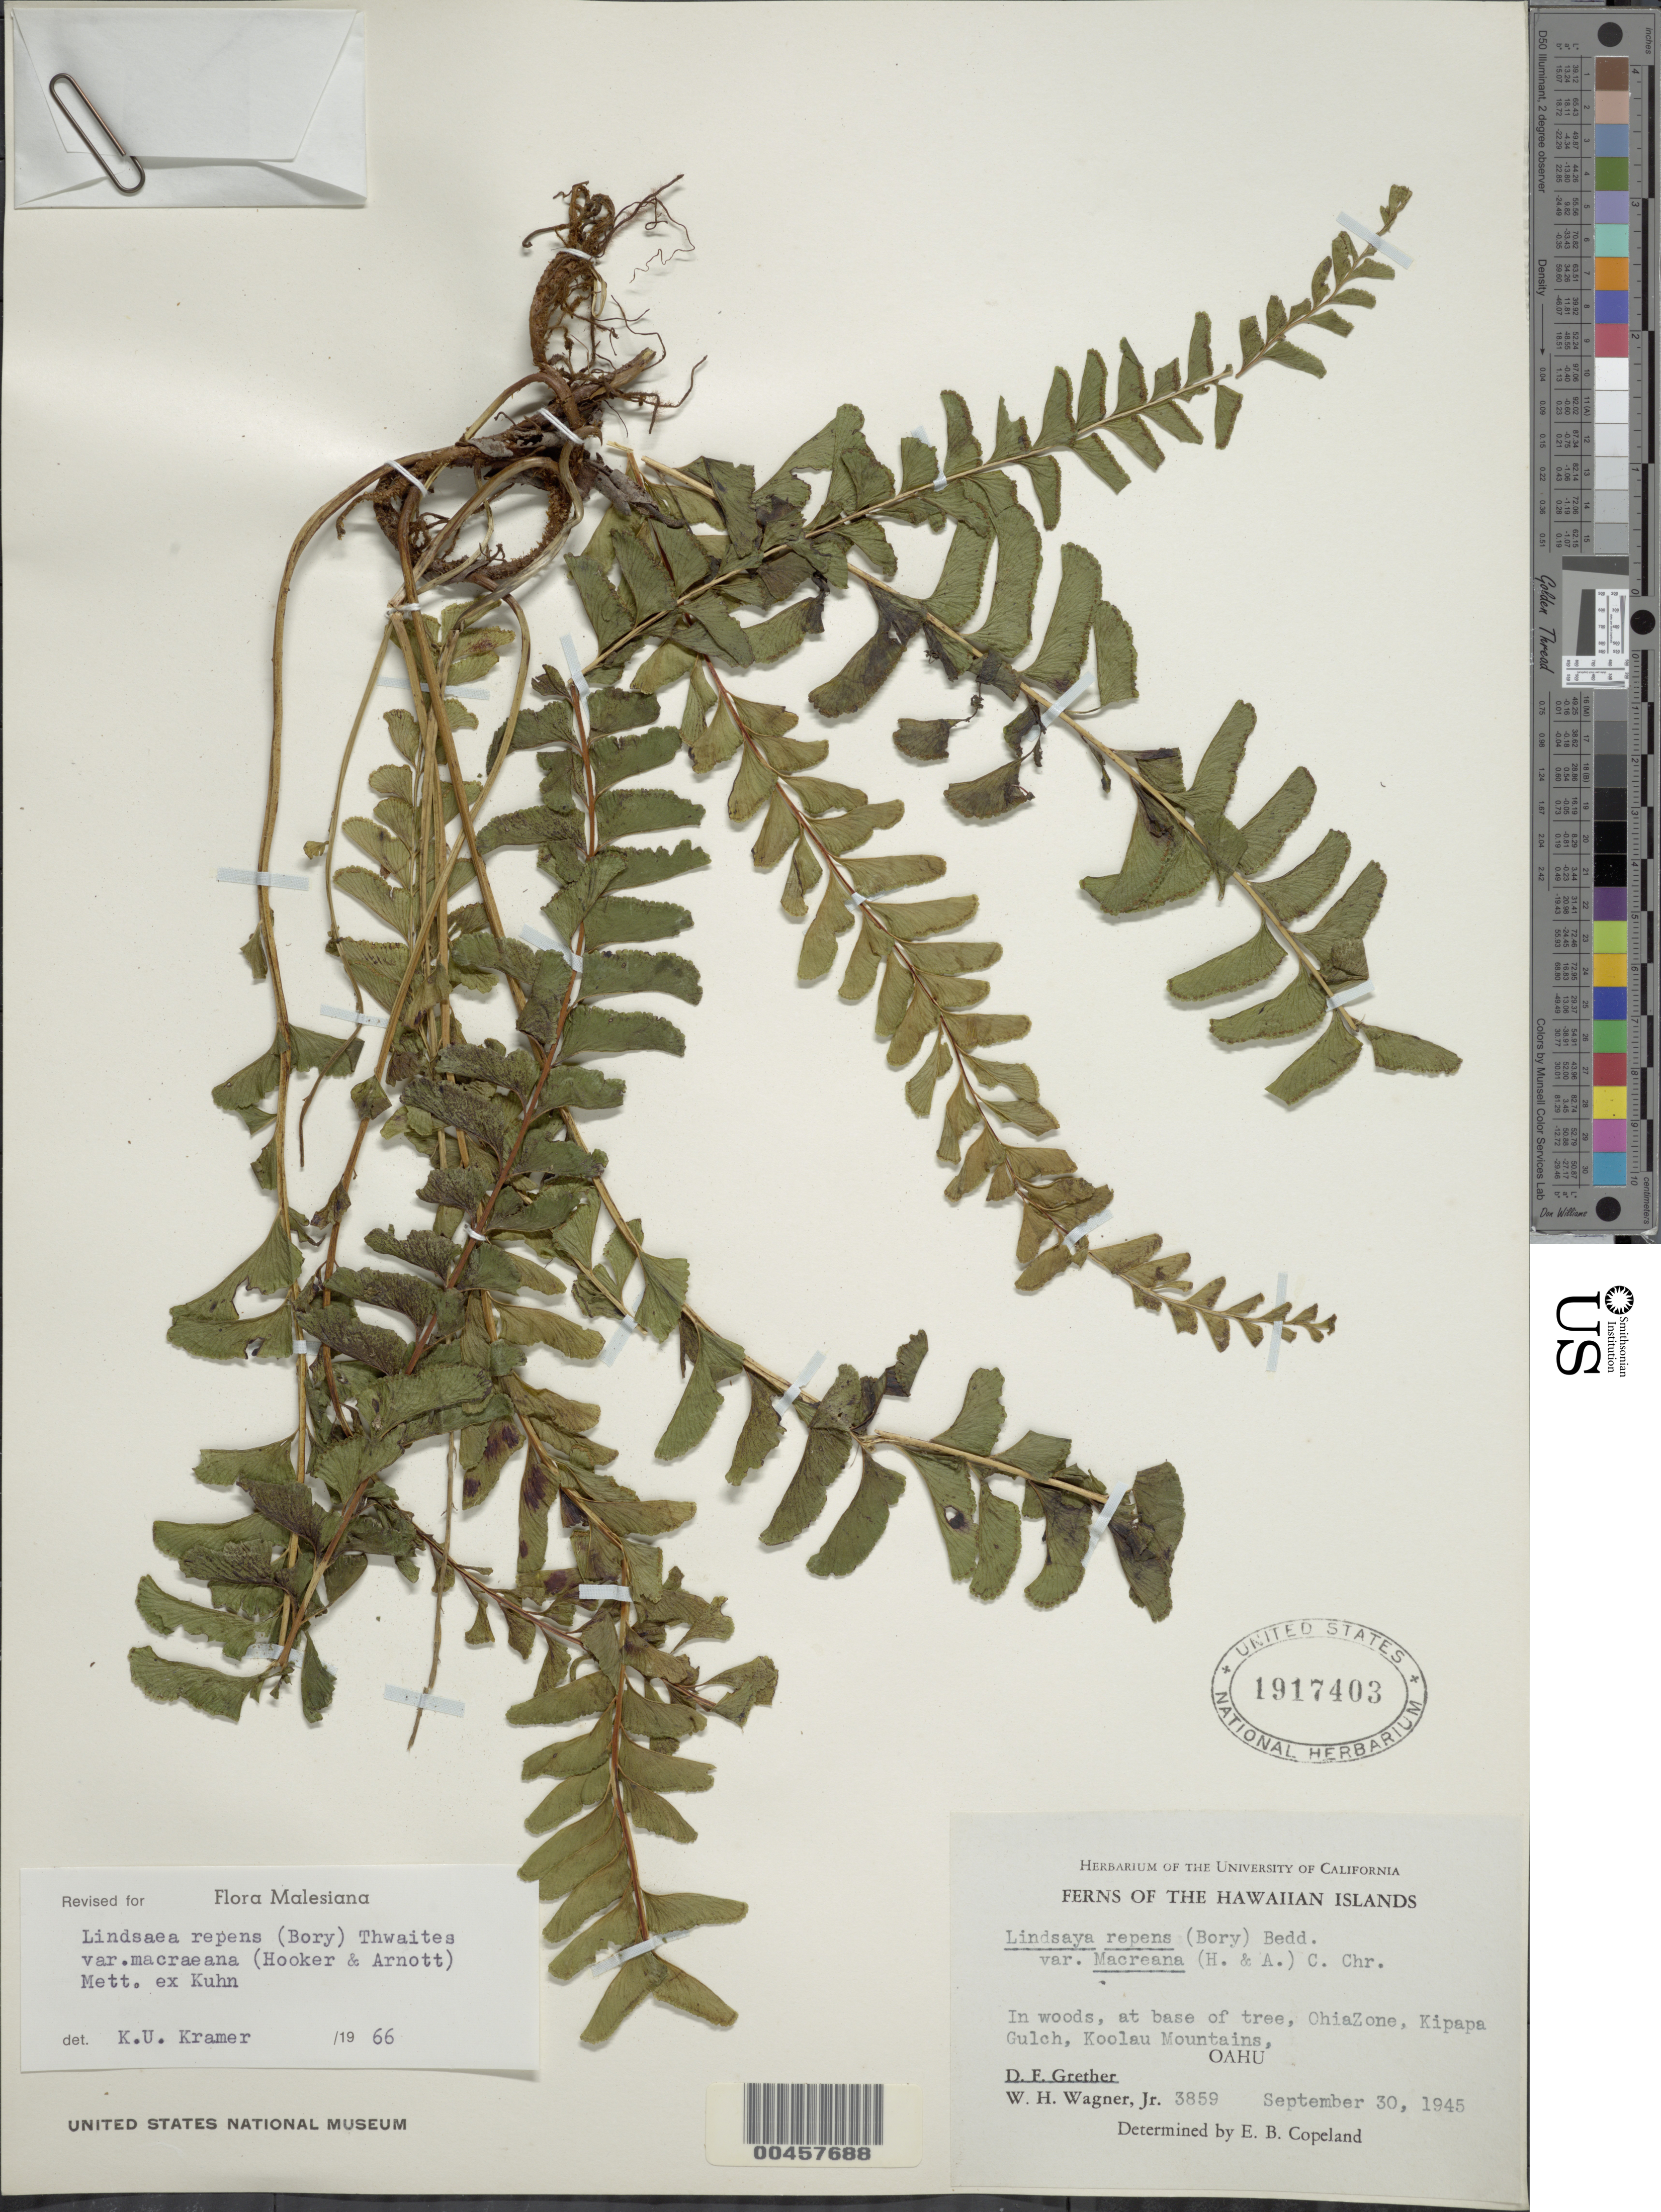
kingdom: Plantae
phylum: Tracheophyta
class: Polypodiopsida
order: Polypodiales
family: Lindsaeaceae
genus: Lindsaea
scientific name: Lindsaea repens var. macraeana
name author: (Hook. & Arn.) Mett. ex Kuhn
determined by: Kramer, K. U.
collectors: D. F. Grether & W. H. Wagner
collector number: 3859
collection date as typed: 30 Sep 1945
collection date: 1945-09-30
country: United States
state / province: Hawaii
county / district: Honolulu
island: Oahu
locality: Kipapa Gulch, Koolau Mountains, Oahu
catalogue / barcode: US 1917403